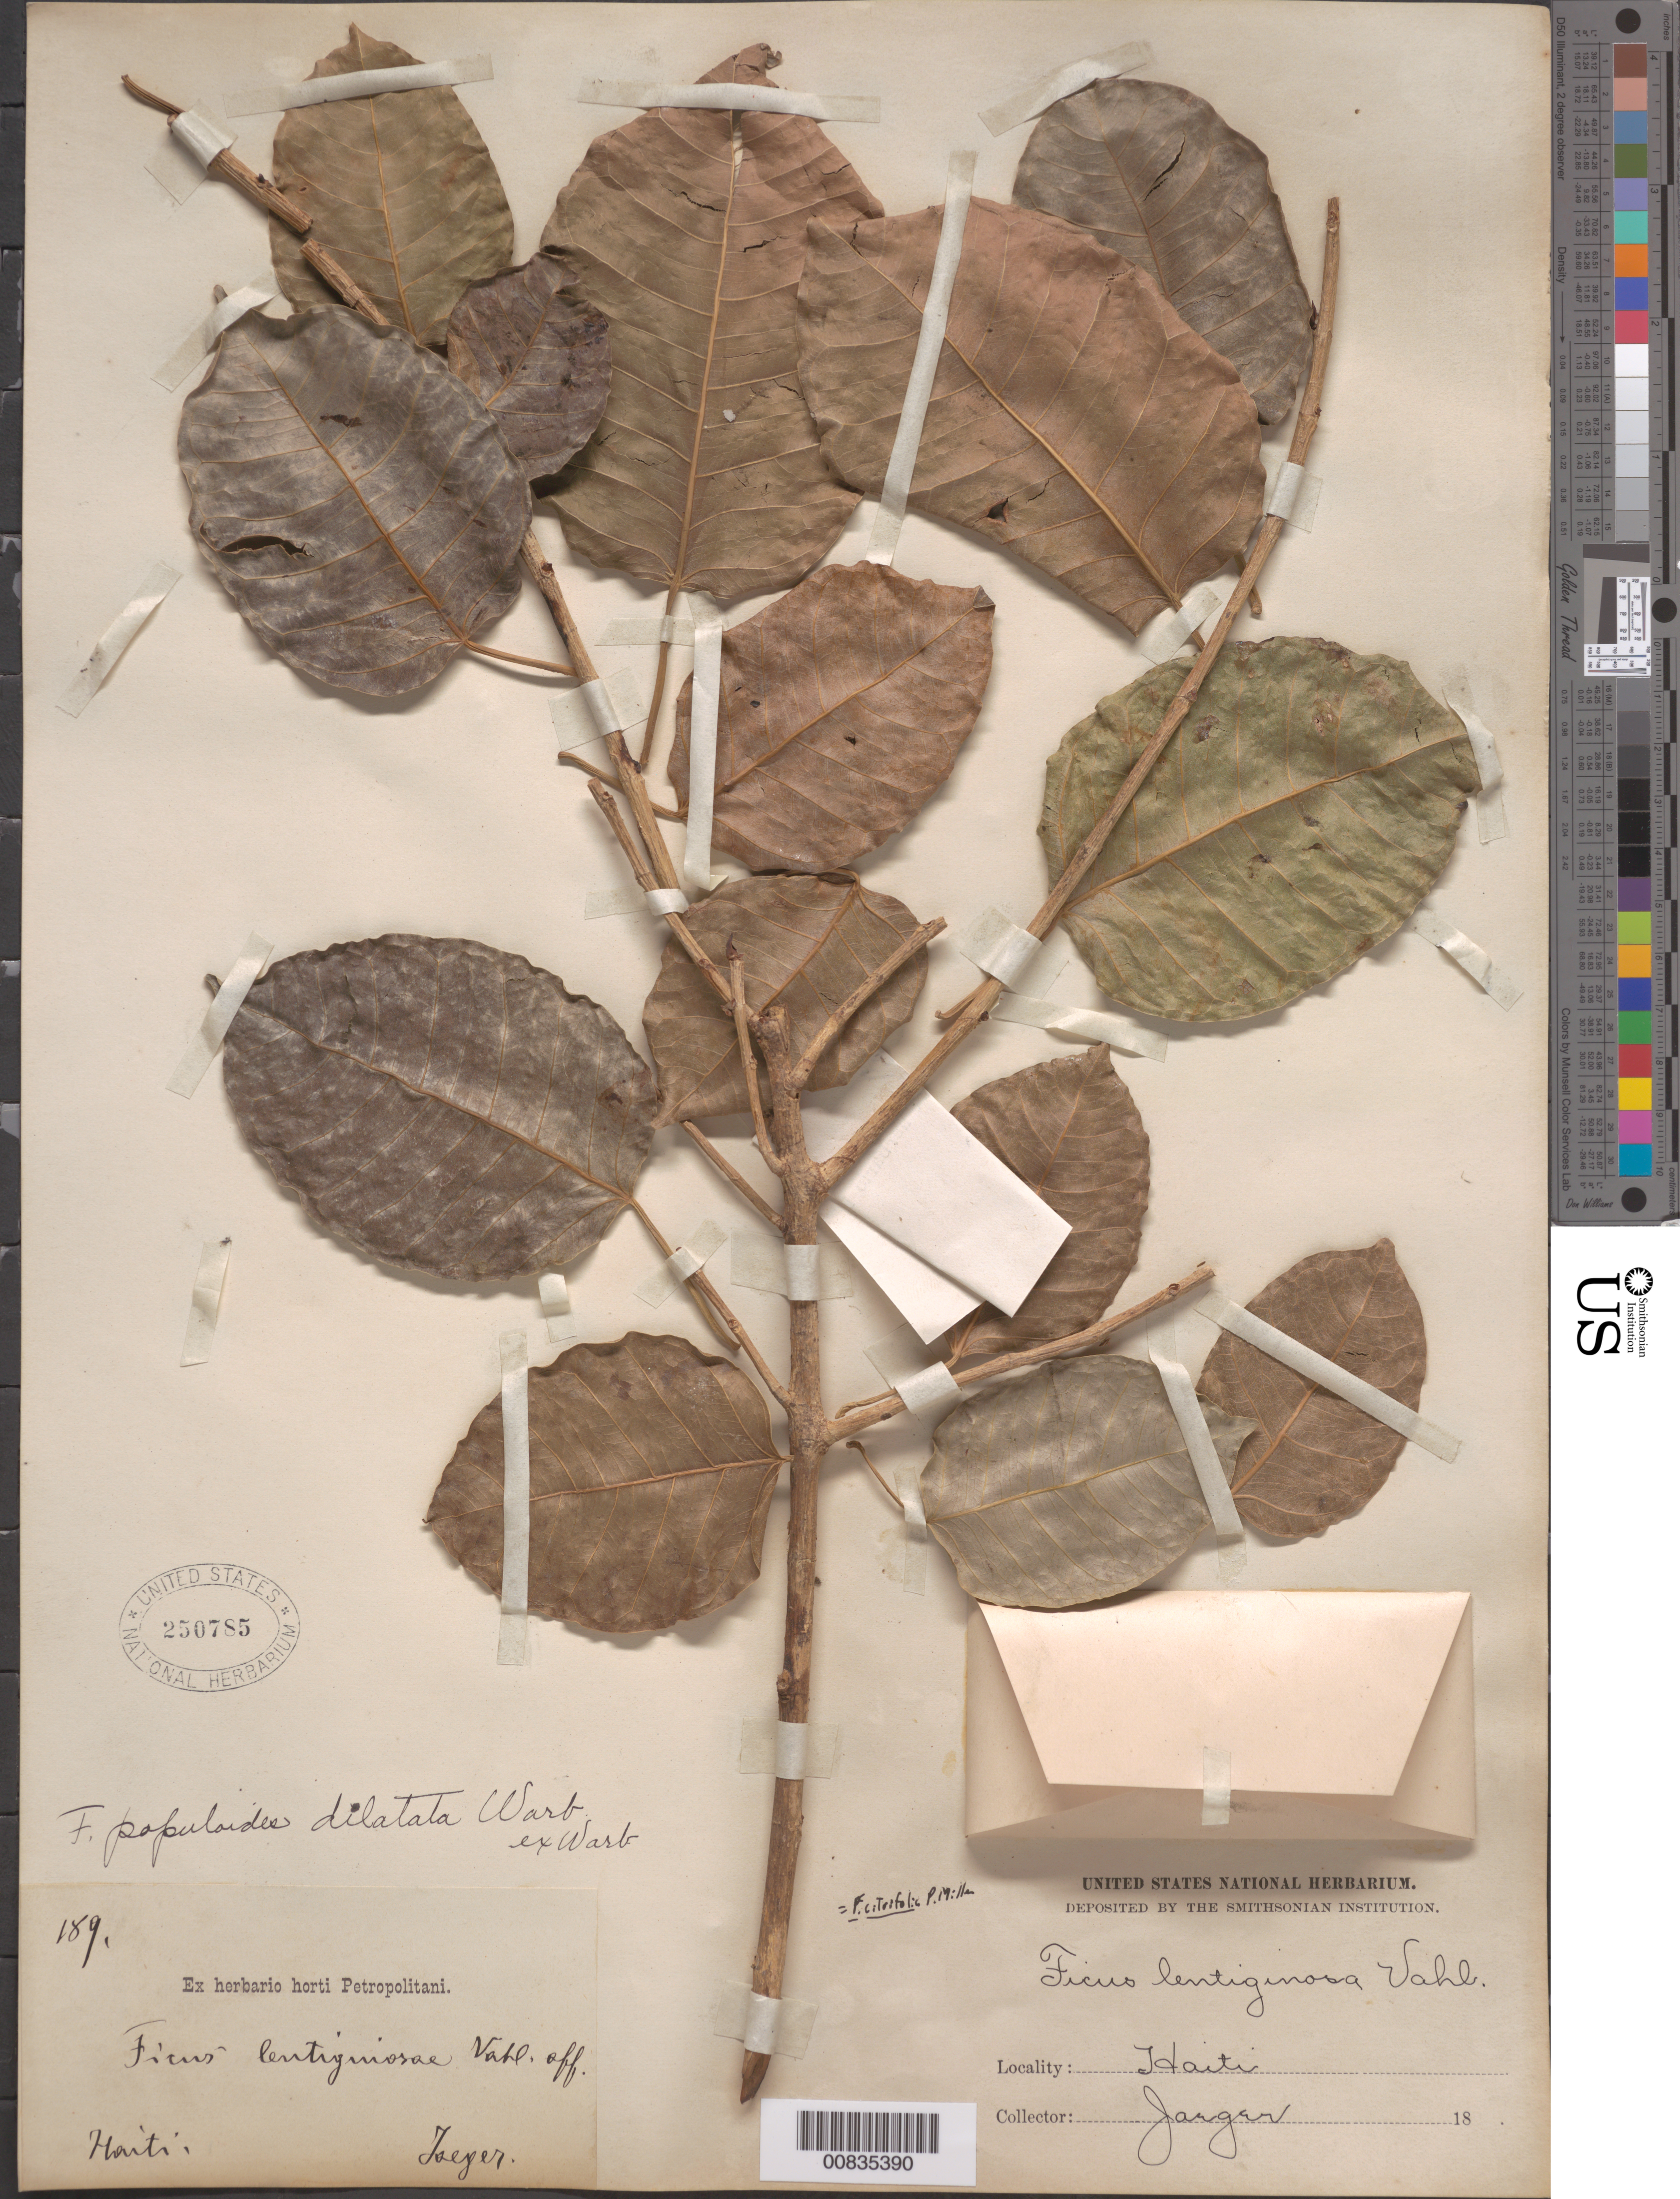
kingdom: Plantae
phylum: Tracheophyta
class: Magnoliopsida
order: Rosales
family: Moraceae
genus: Ficus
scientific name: Ficus citrifolia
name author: Mill.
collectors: -. Jaeger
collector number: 189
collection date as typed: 18--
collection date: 1800/1899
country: Haiti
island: Hispaniola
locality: Haiti.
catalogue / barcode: US 250785